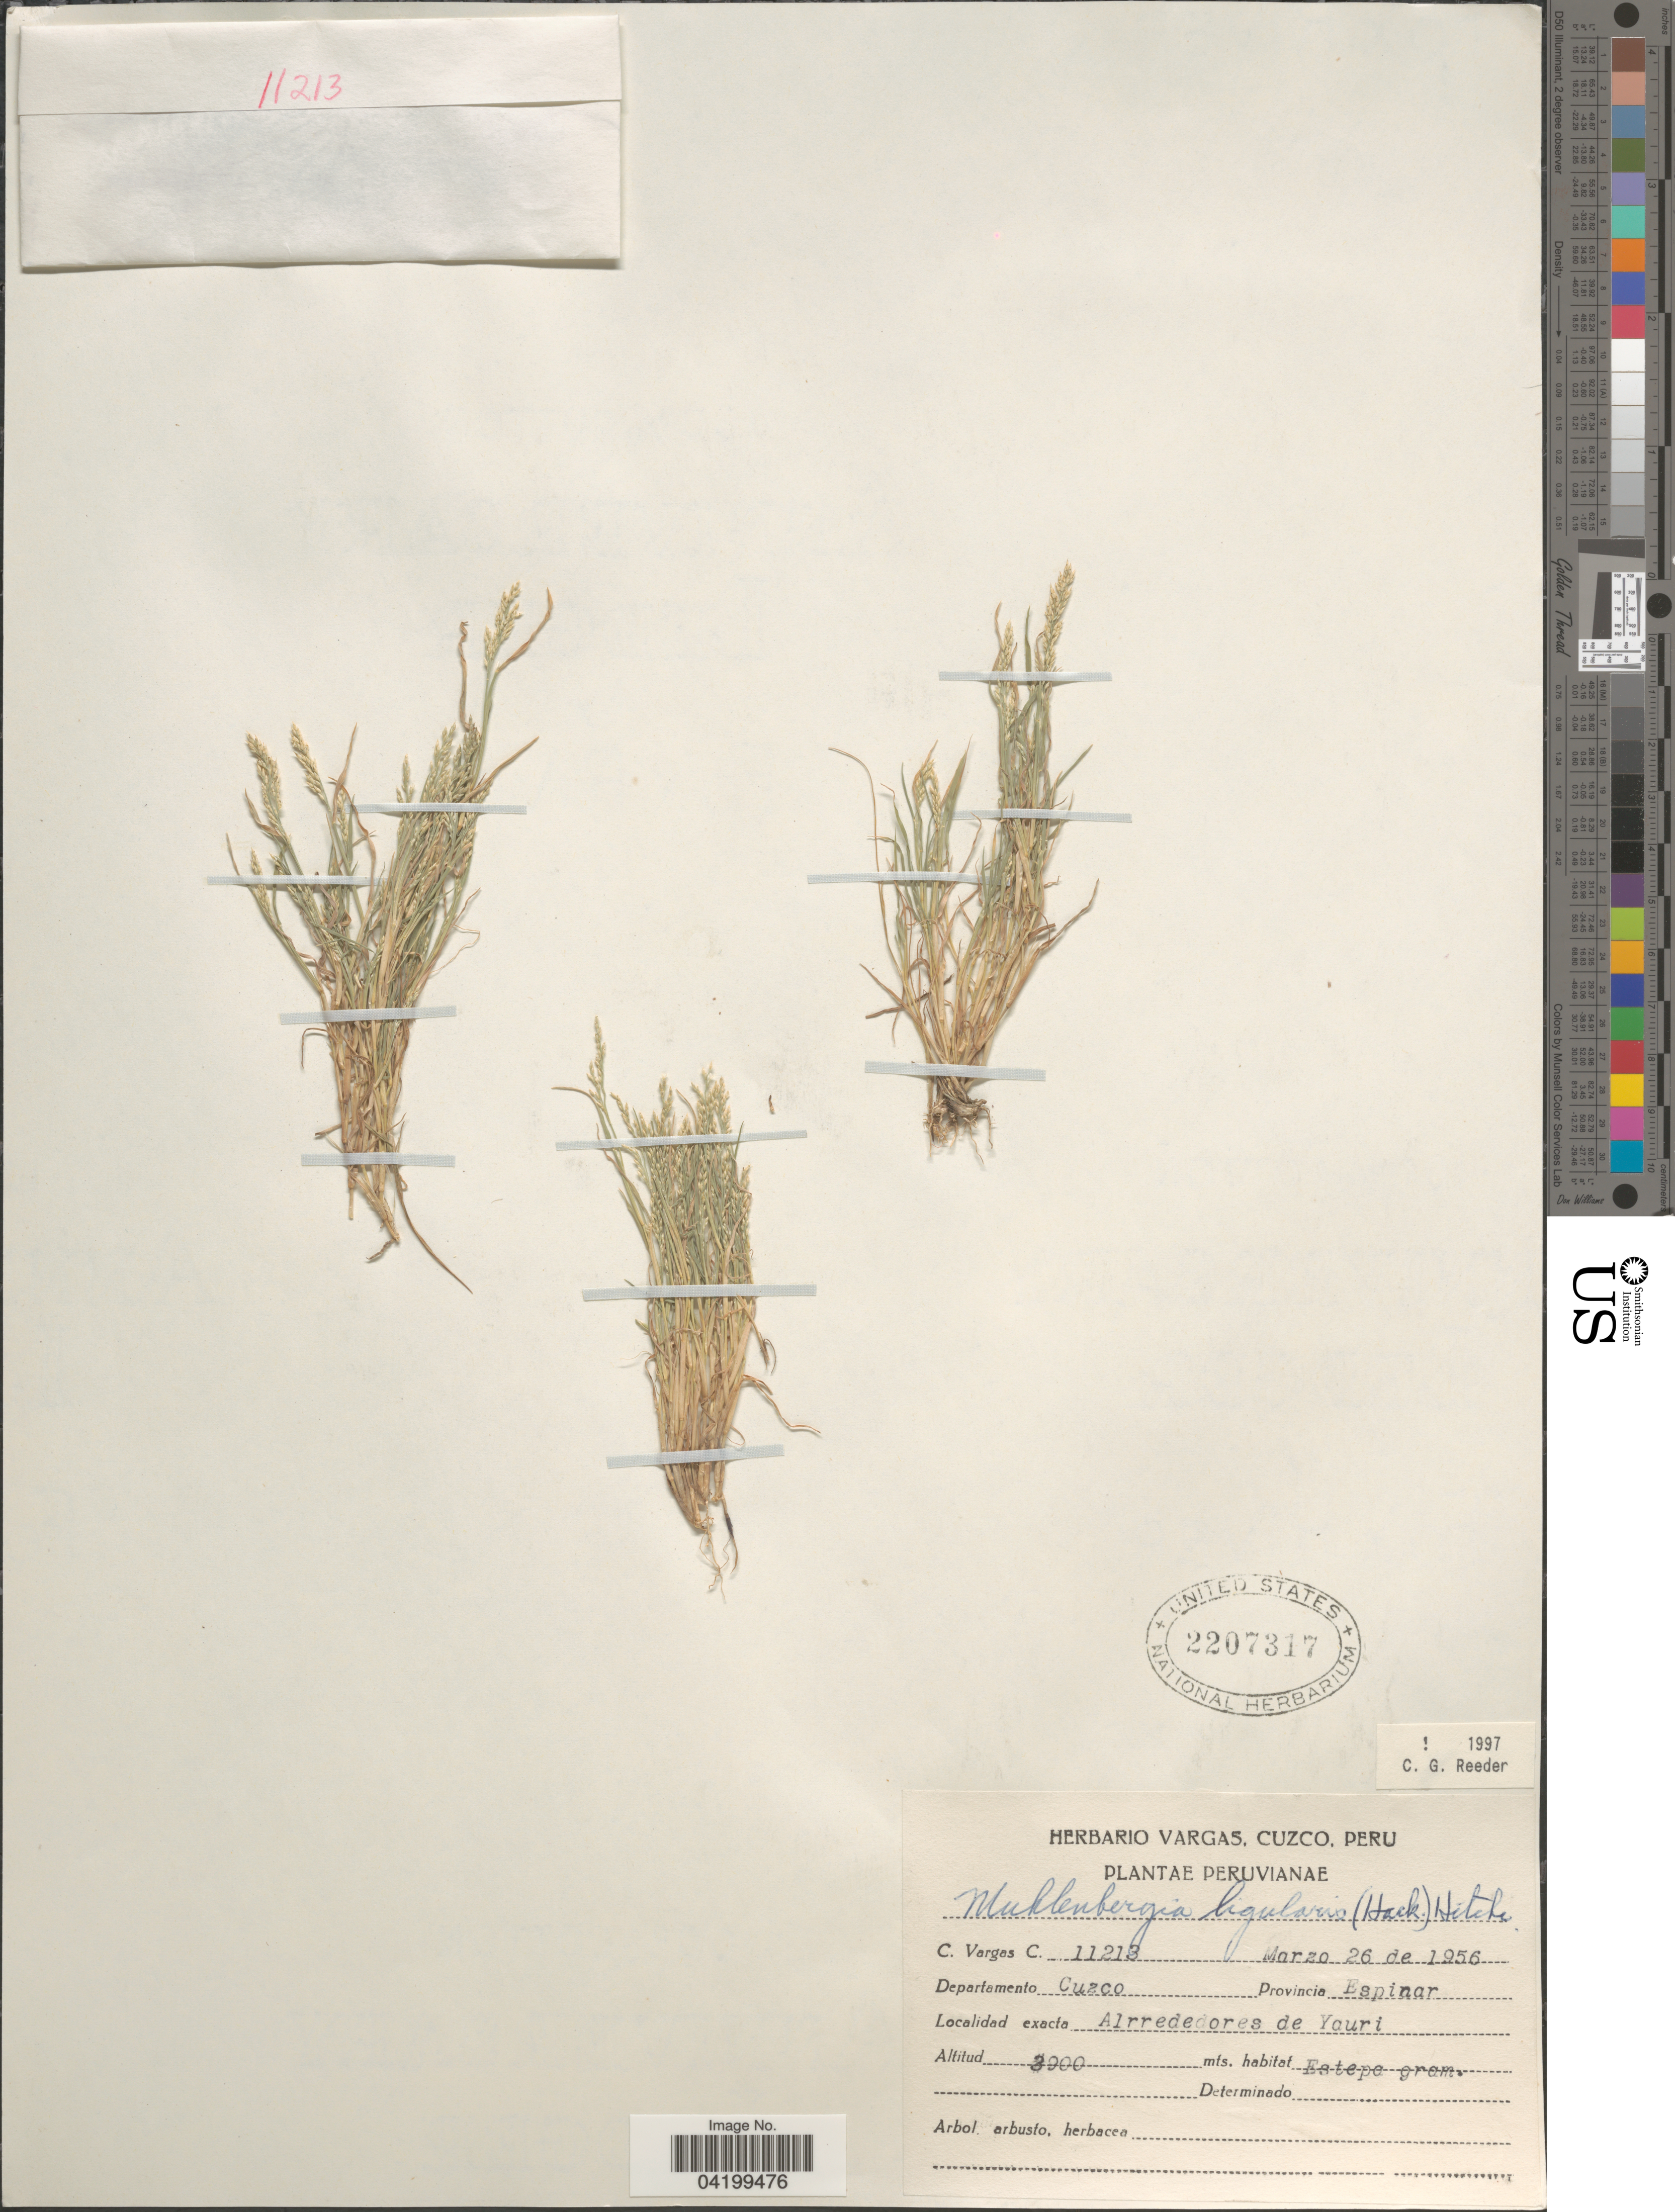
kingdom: Plantae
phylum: Tracheophyta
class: Liliopsida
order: Poales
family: Poaceae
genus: Muhlenbergia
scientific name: Muhlenbergia ligularis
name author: (Hack.) Hitchc.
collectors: C. Vargas Calderón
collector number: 11213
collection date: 1956-03-26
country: Peru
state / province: Cusco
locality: Departamento Cuzco. Provincia Espinar. Alrrededores de Yauri.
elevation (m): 3900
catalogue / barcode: US 2207317